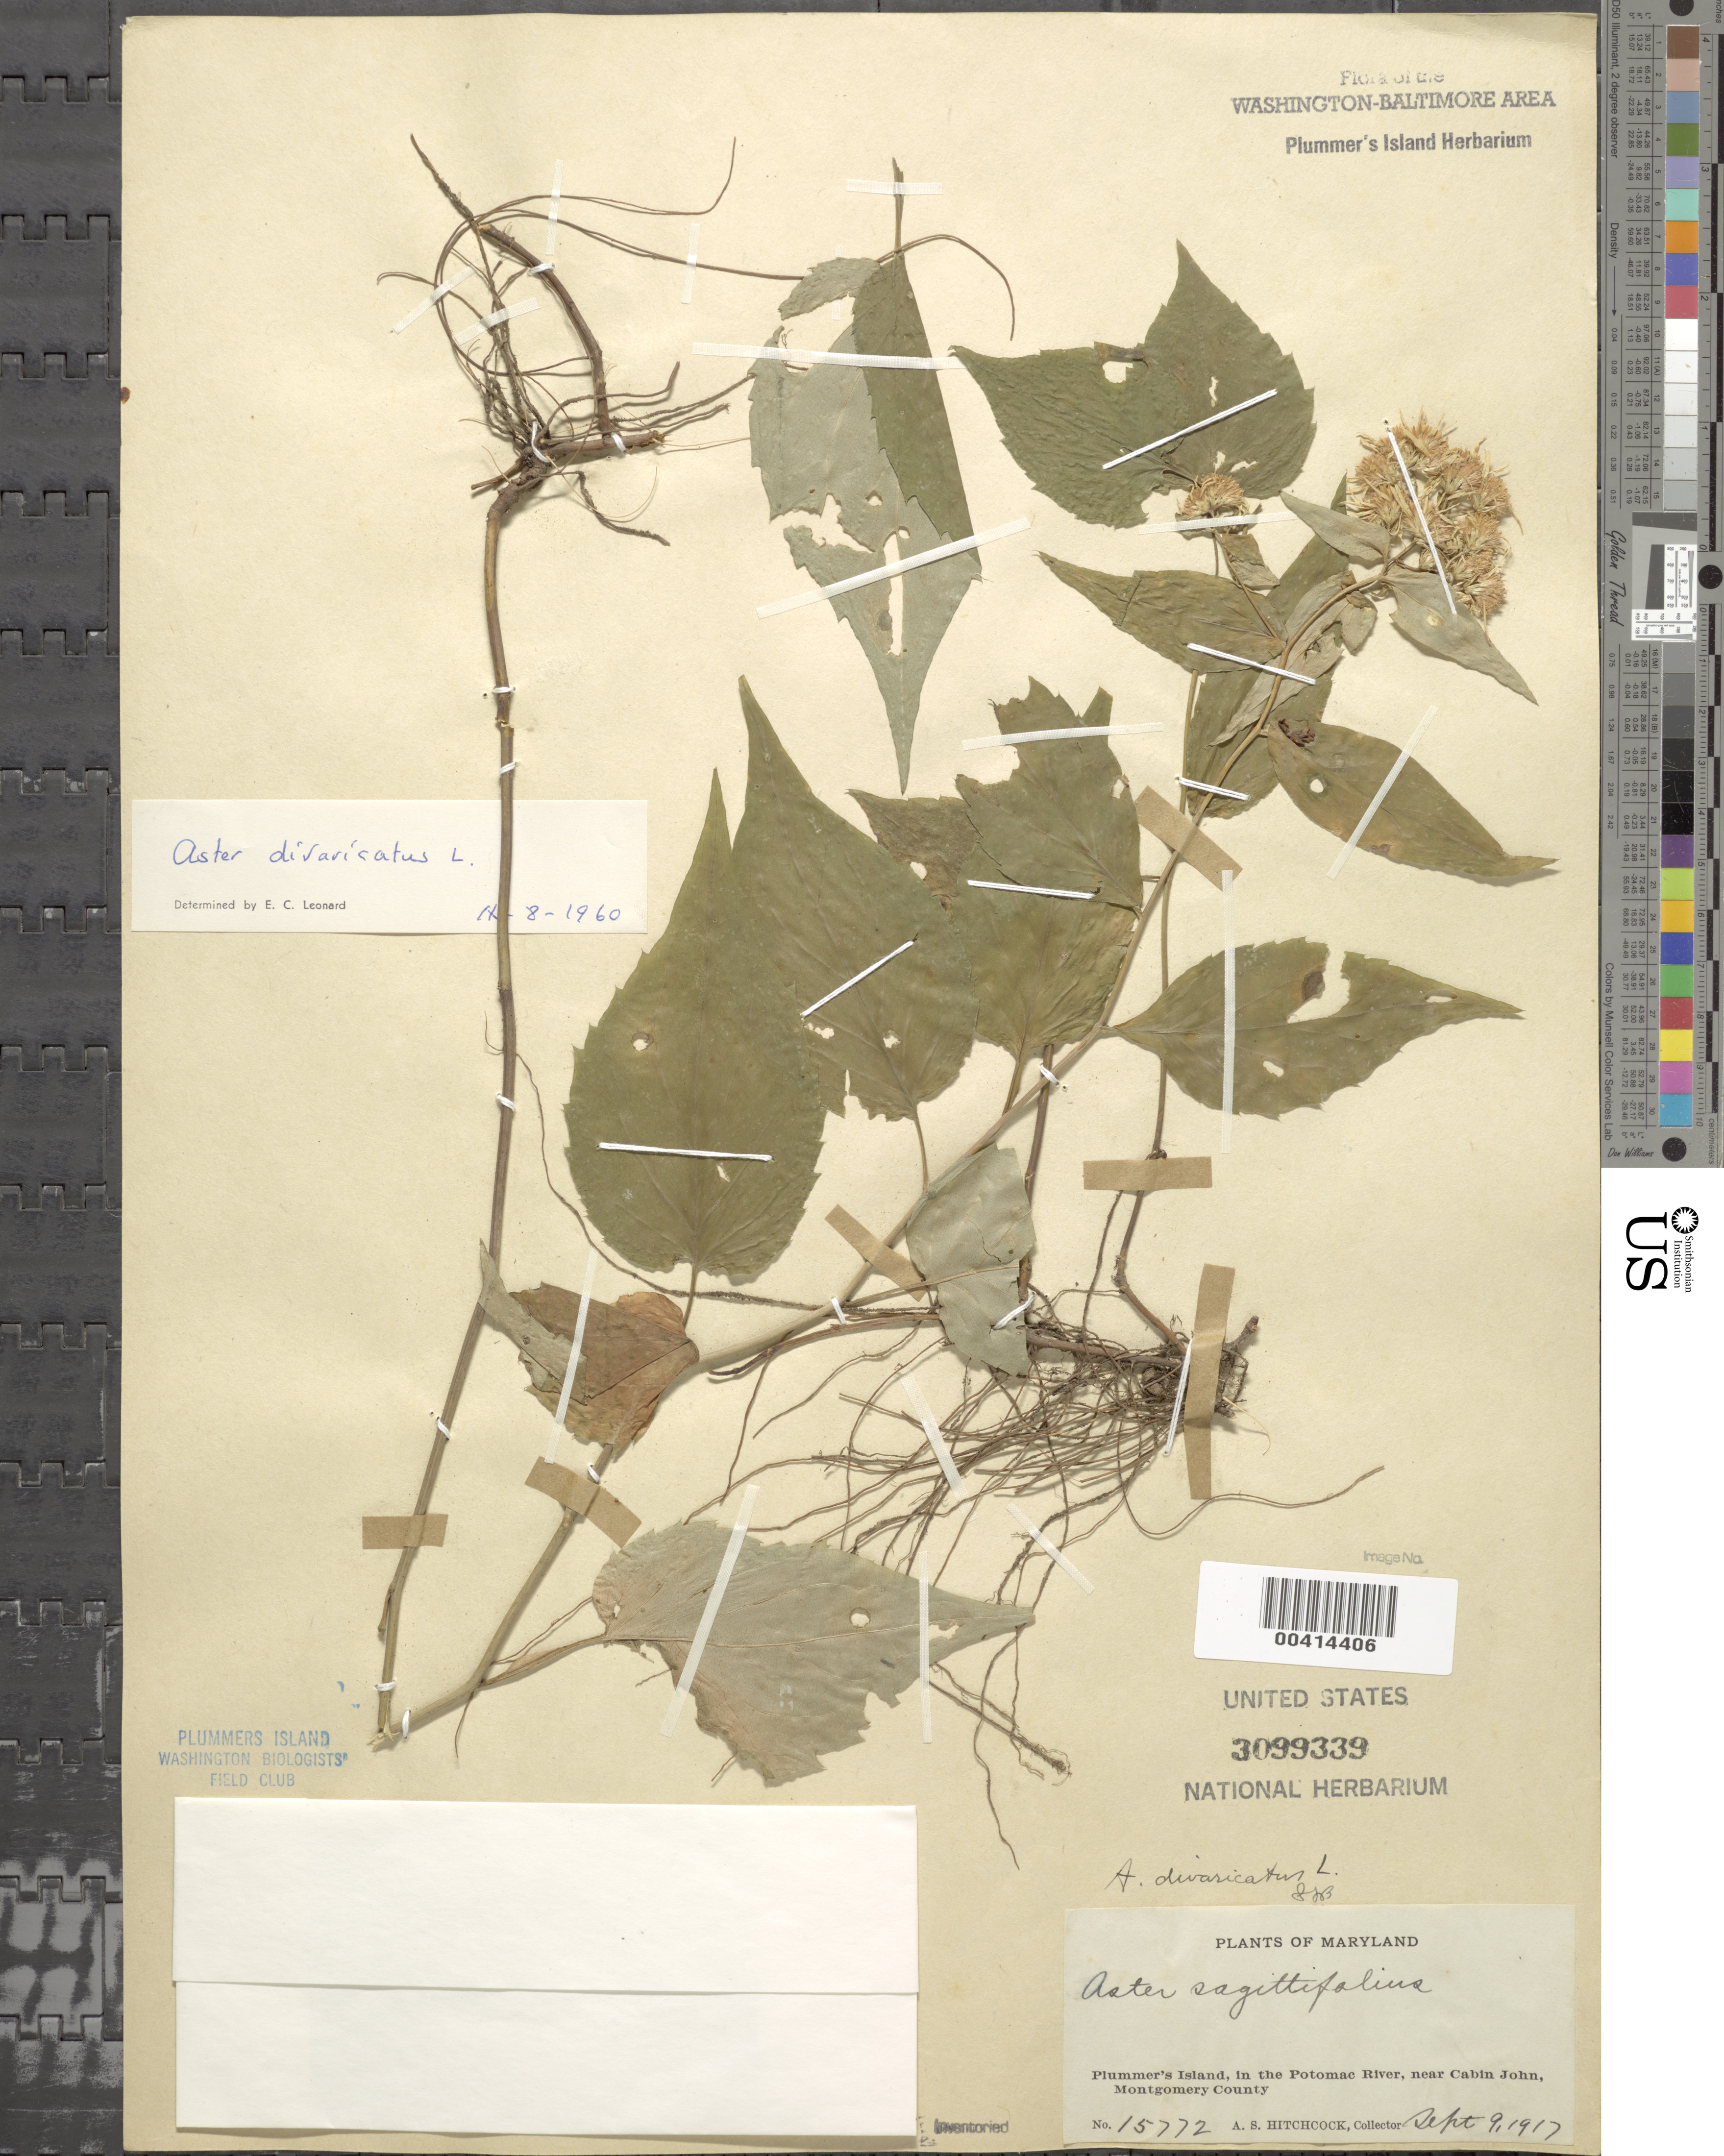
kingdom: Plantae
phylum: Tracheophyta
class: Magnoliopsida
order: Asterales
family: Asteraceae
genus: Eurybia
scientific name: Eurybia divaricata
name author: (L.) G.L. Nesom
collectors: A. S. Hitchcock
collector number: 15772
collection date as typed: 09 Sep 1917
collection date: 1917-09-09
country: United States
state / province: Maryland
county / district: Montgomery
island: Plummers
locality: Plummer's Island C. & O. Canal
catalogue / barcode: US 3099339